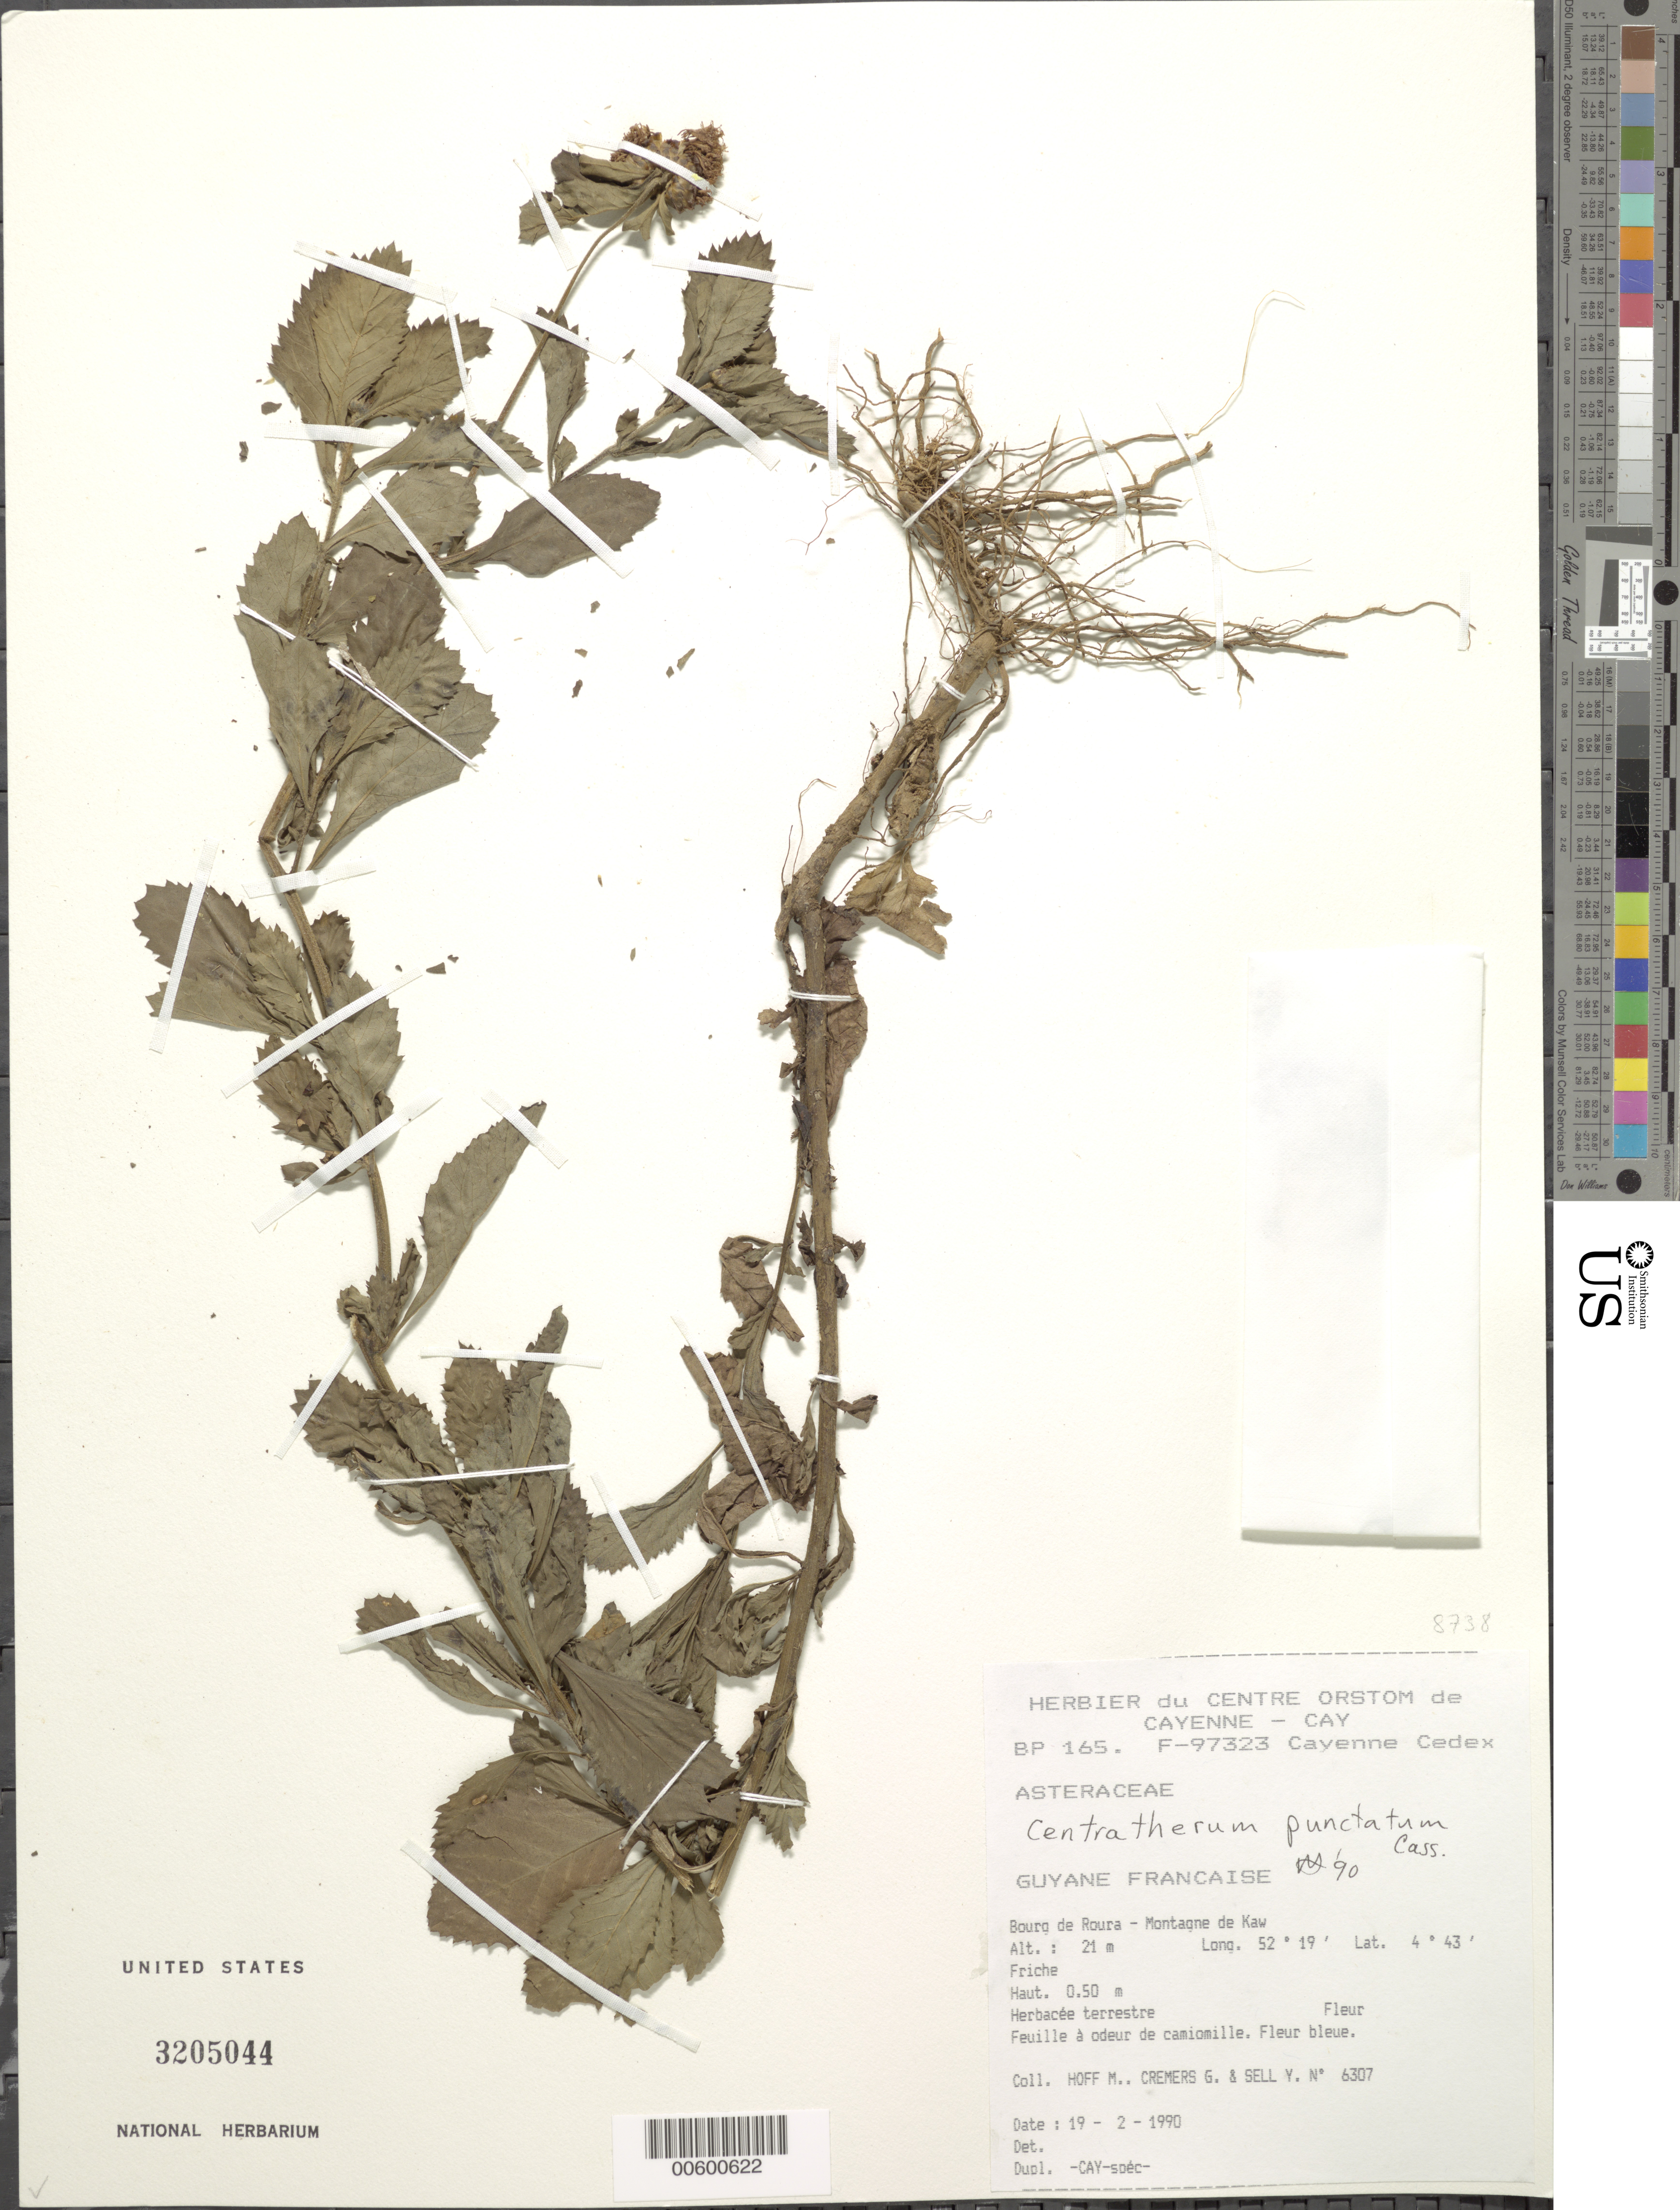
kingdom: Plantae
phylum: Tracheophyta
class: Magnoliopsida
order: Asterales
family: Asteraceae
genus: Centratherum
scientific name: Centratherum punctatum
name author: Cass.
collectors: M. Hoff, G. Cremers & Y. Sell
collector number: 6307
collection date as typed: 19-Feb-90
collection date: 1990-02-19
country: French Guiana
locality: Montagne de Kaw, Bourg de Roura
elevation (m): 21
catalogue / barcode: US 3205044